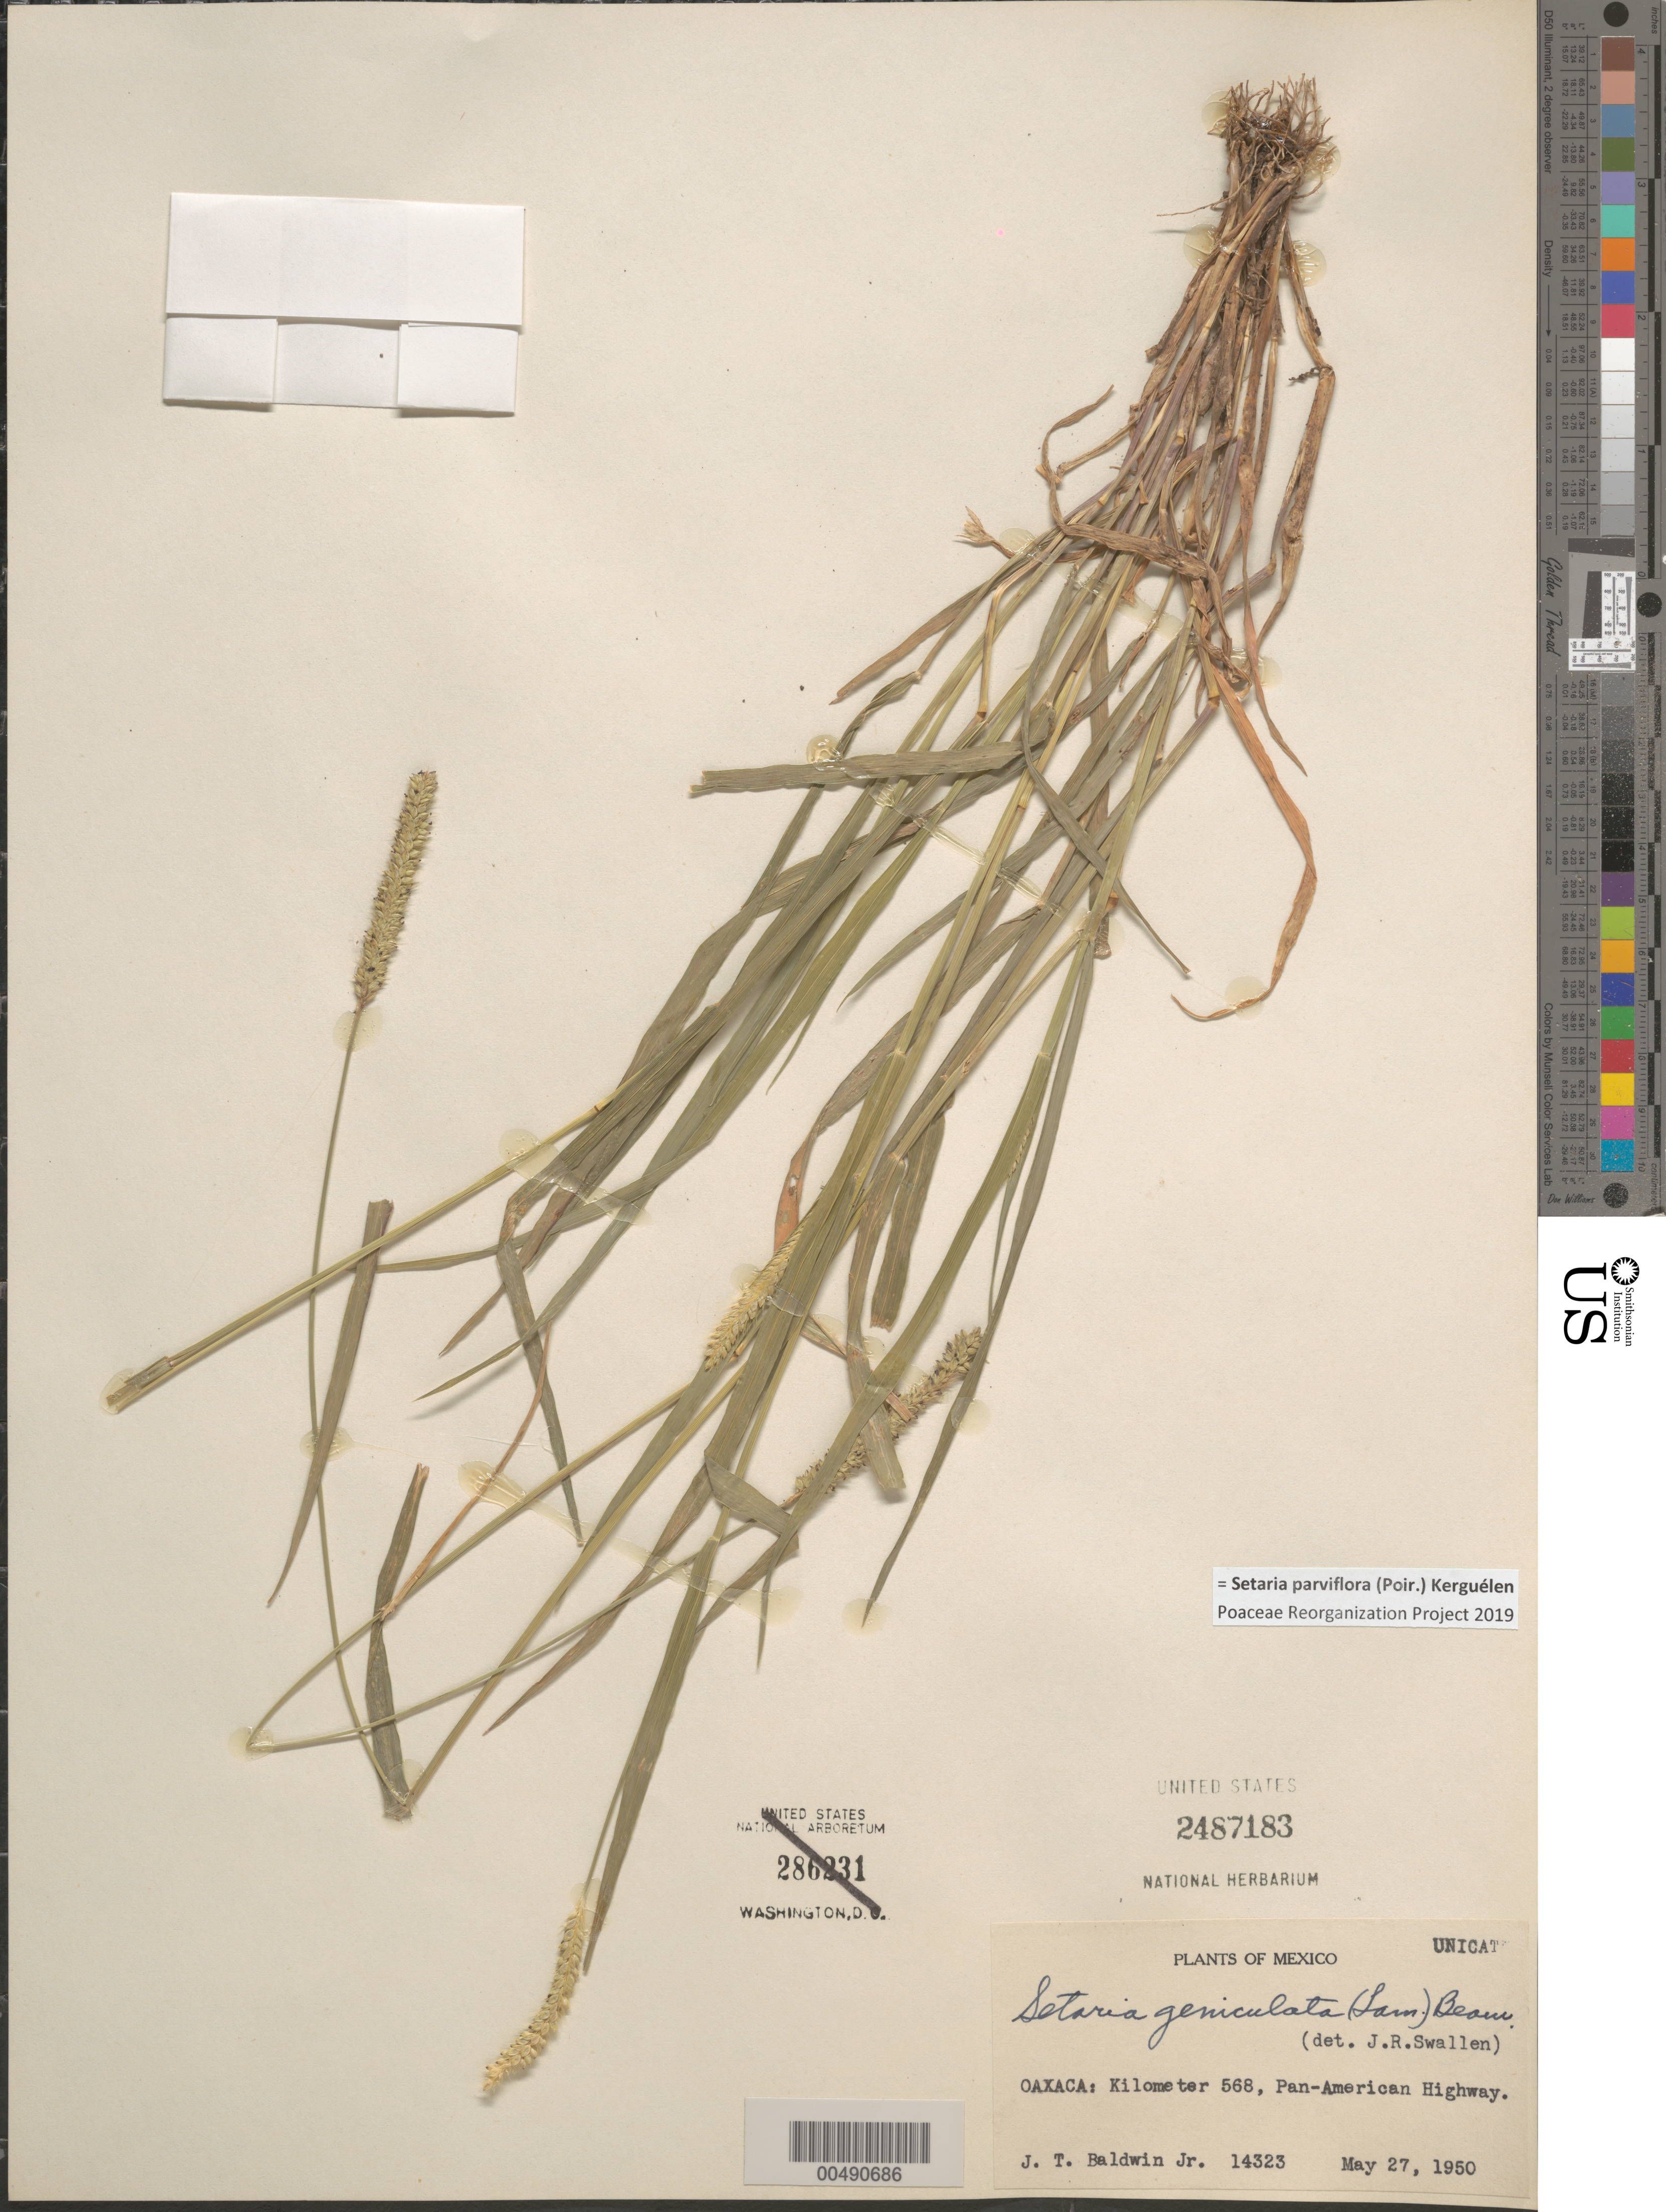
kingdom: Plantae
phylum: Tracheophyta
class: Liliopsida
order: Poales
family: Poaceae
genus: Setaria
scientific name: Setaria parviflora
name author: (Poir.) Kerguélen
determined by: Poaceae Reorganization Project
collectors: J. T. Baldwin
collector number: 14323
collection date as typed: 27 May 1950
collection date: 1950-05-27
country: Mexico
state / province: Oaxaca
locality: Km 568, Pan-American Hwy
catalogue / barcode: US 2487183